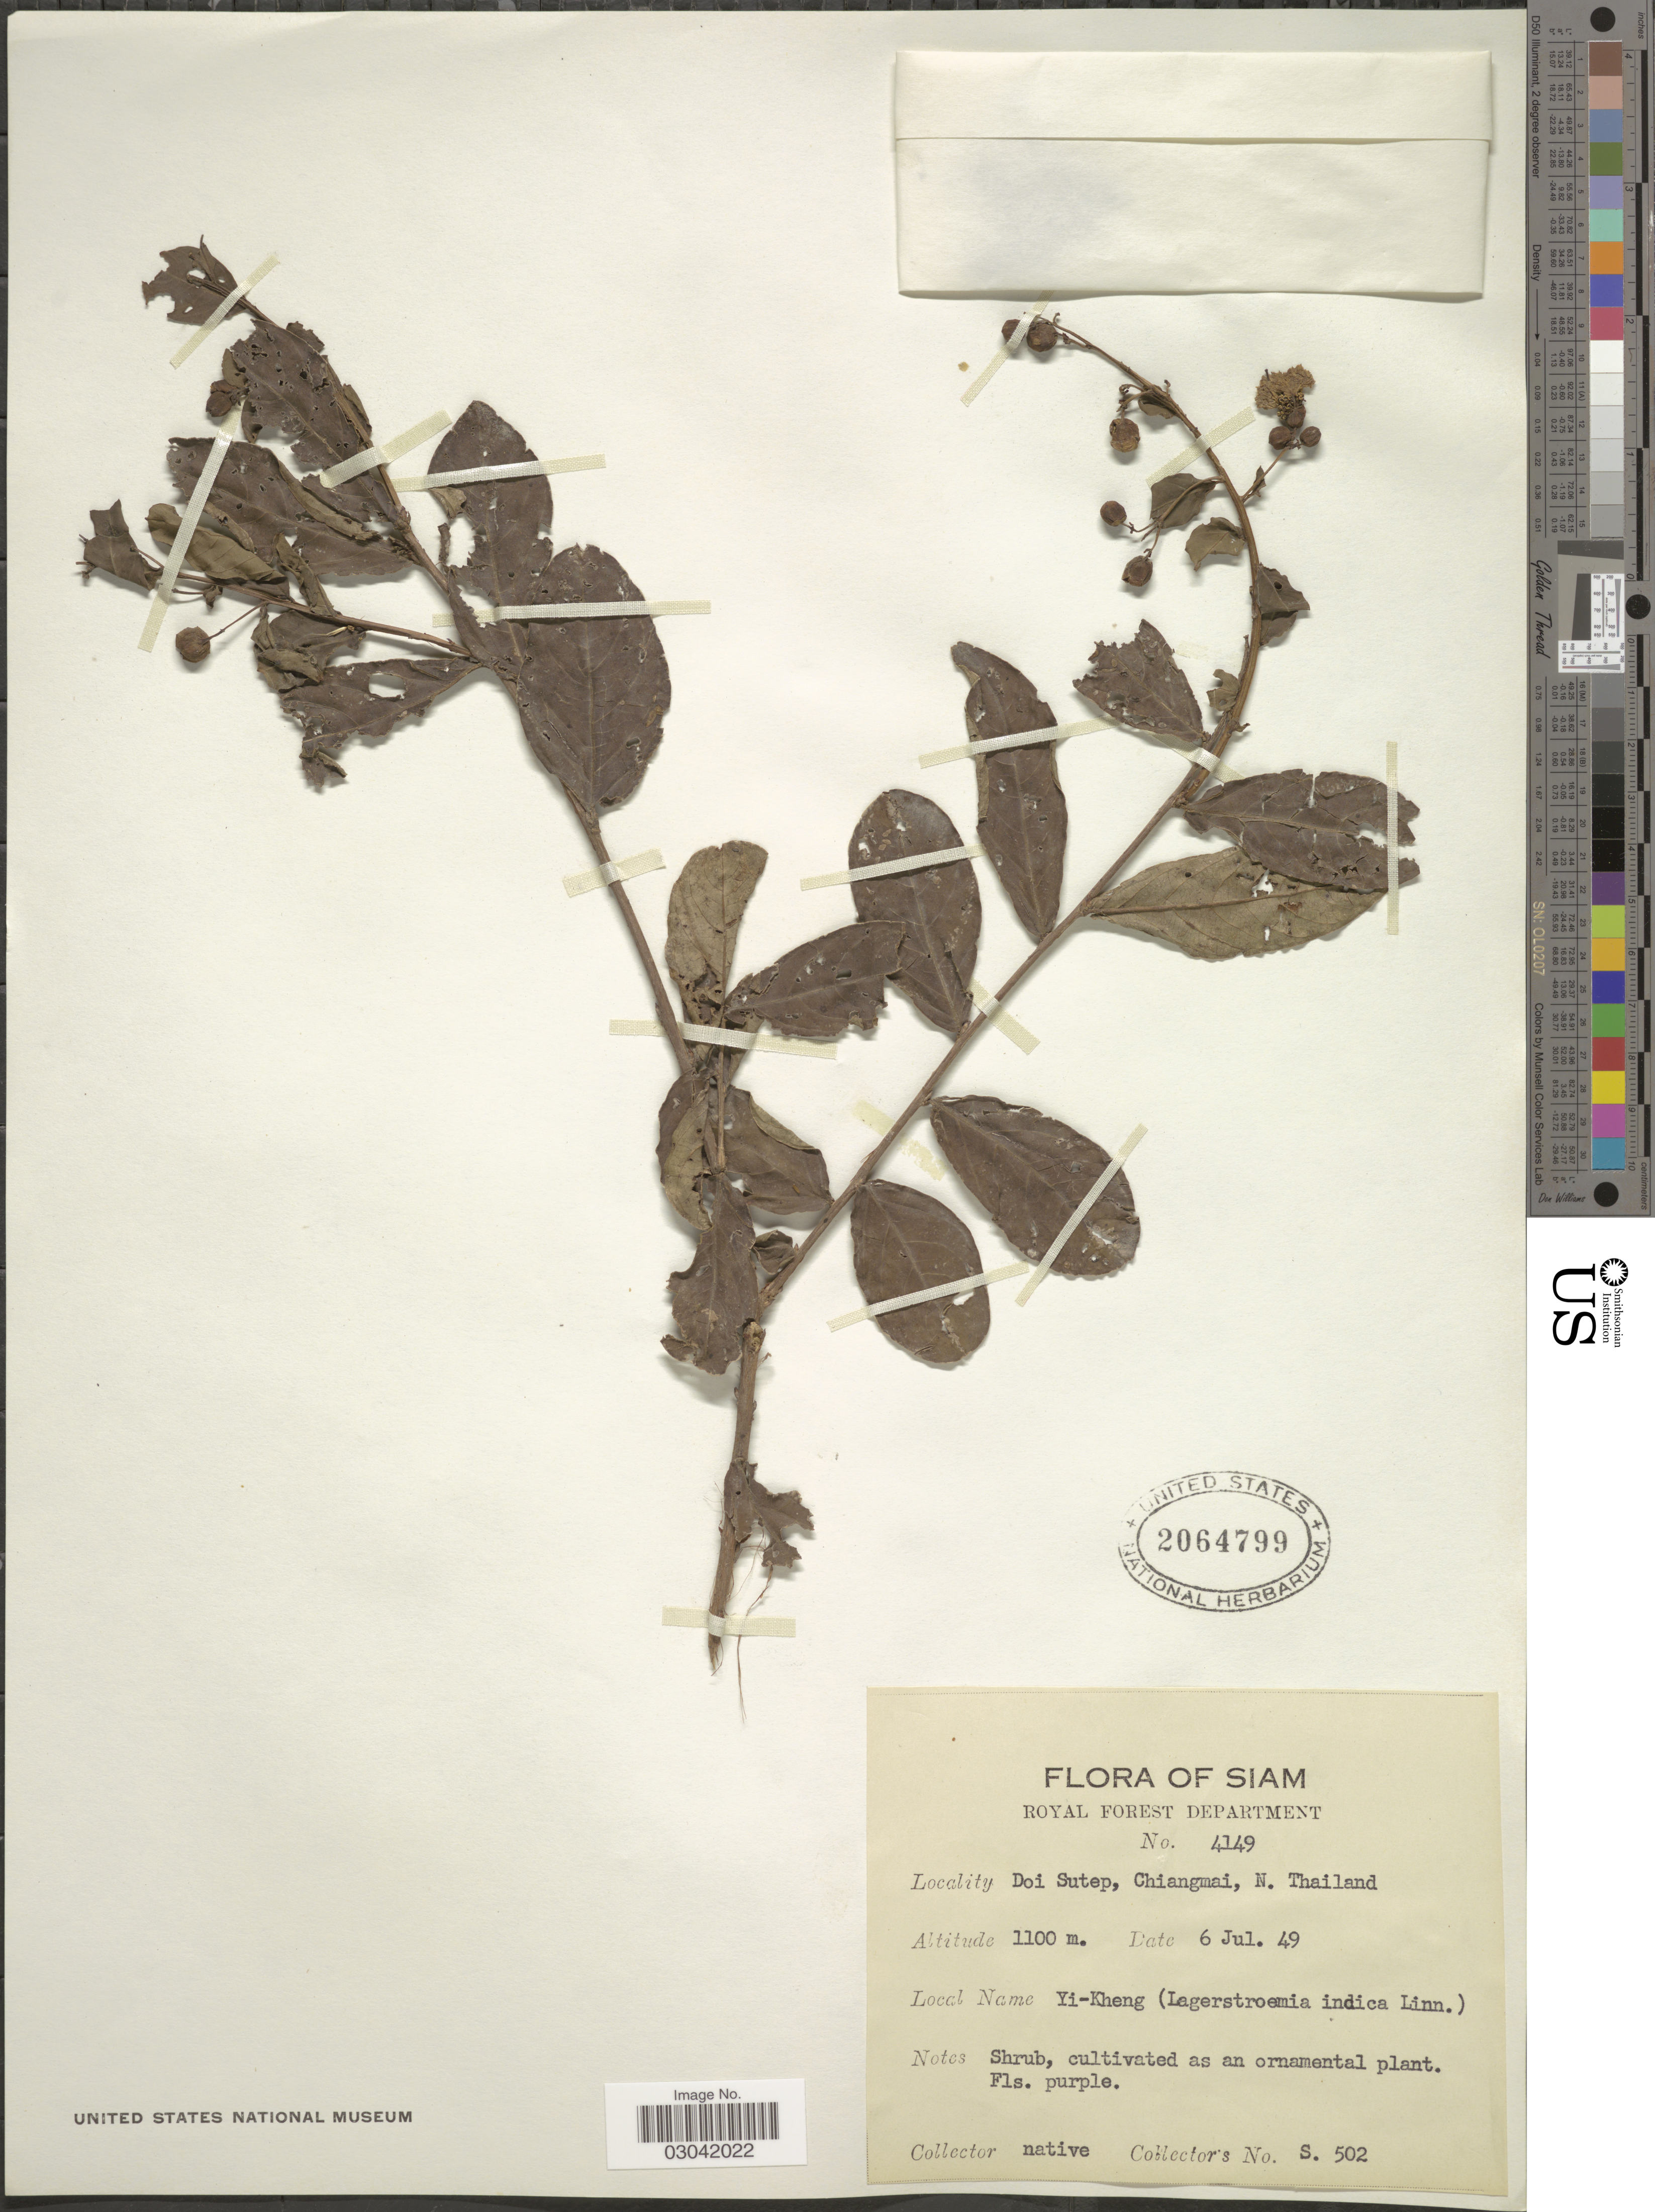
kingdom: Plantae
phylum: Tracheophyta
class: Magnoliopsida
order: Myrtales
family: Lythraceae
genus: Lagerstroemia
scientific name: Lagerstroemia indica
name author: L.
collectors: Native collectors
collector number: S.502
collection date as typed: Transcribed d/m/y: 6/7/49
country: Thailand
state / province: Chiang Mai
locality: Siam, Doi Sutep, Chiang Mai, N. Thailand.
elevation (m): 1100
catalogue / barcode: US 2064799